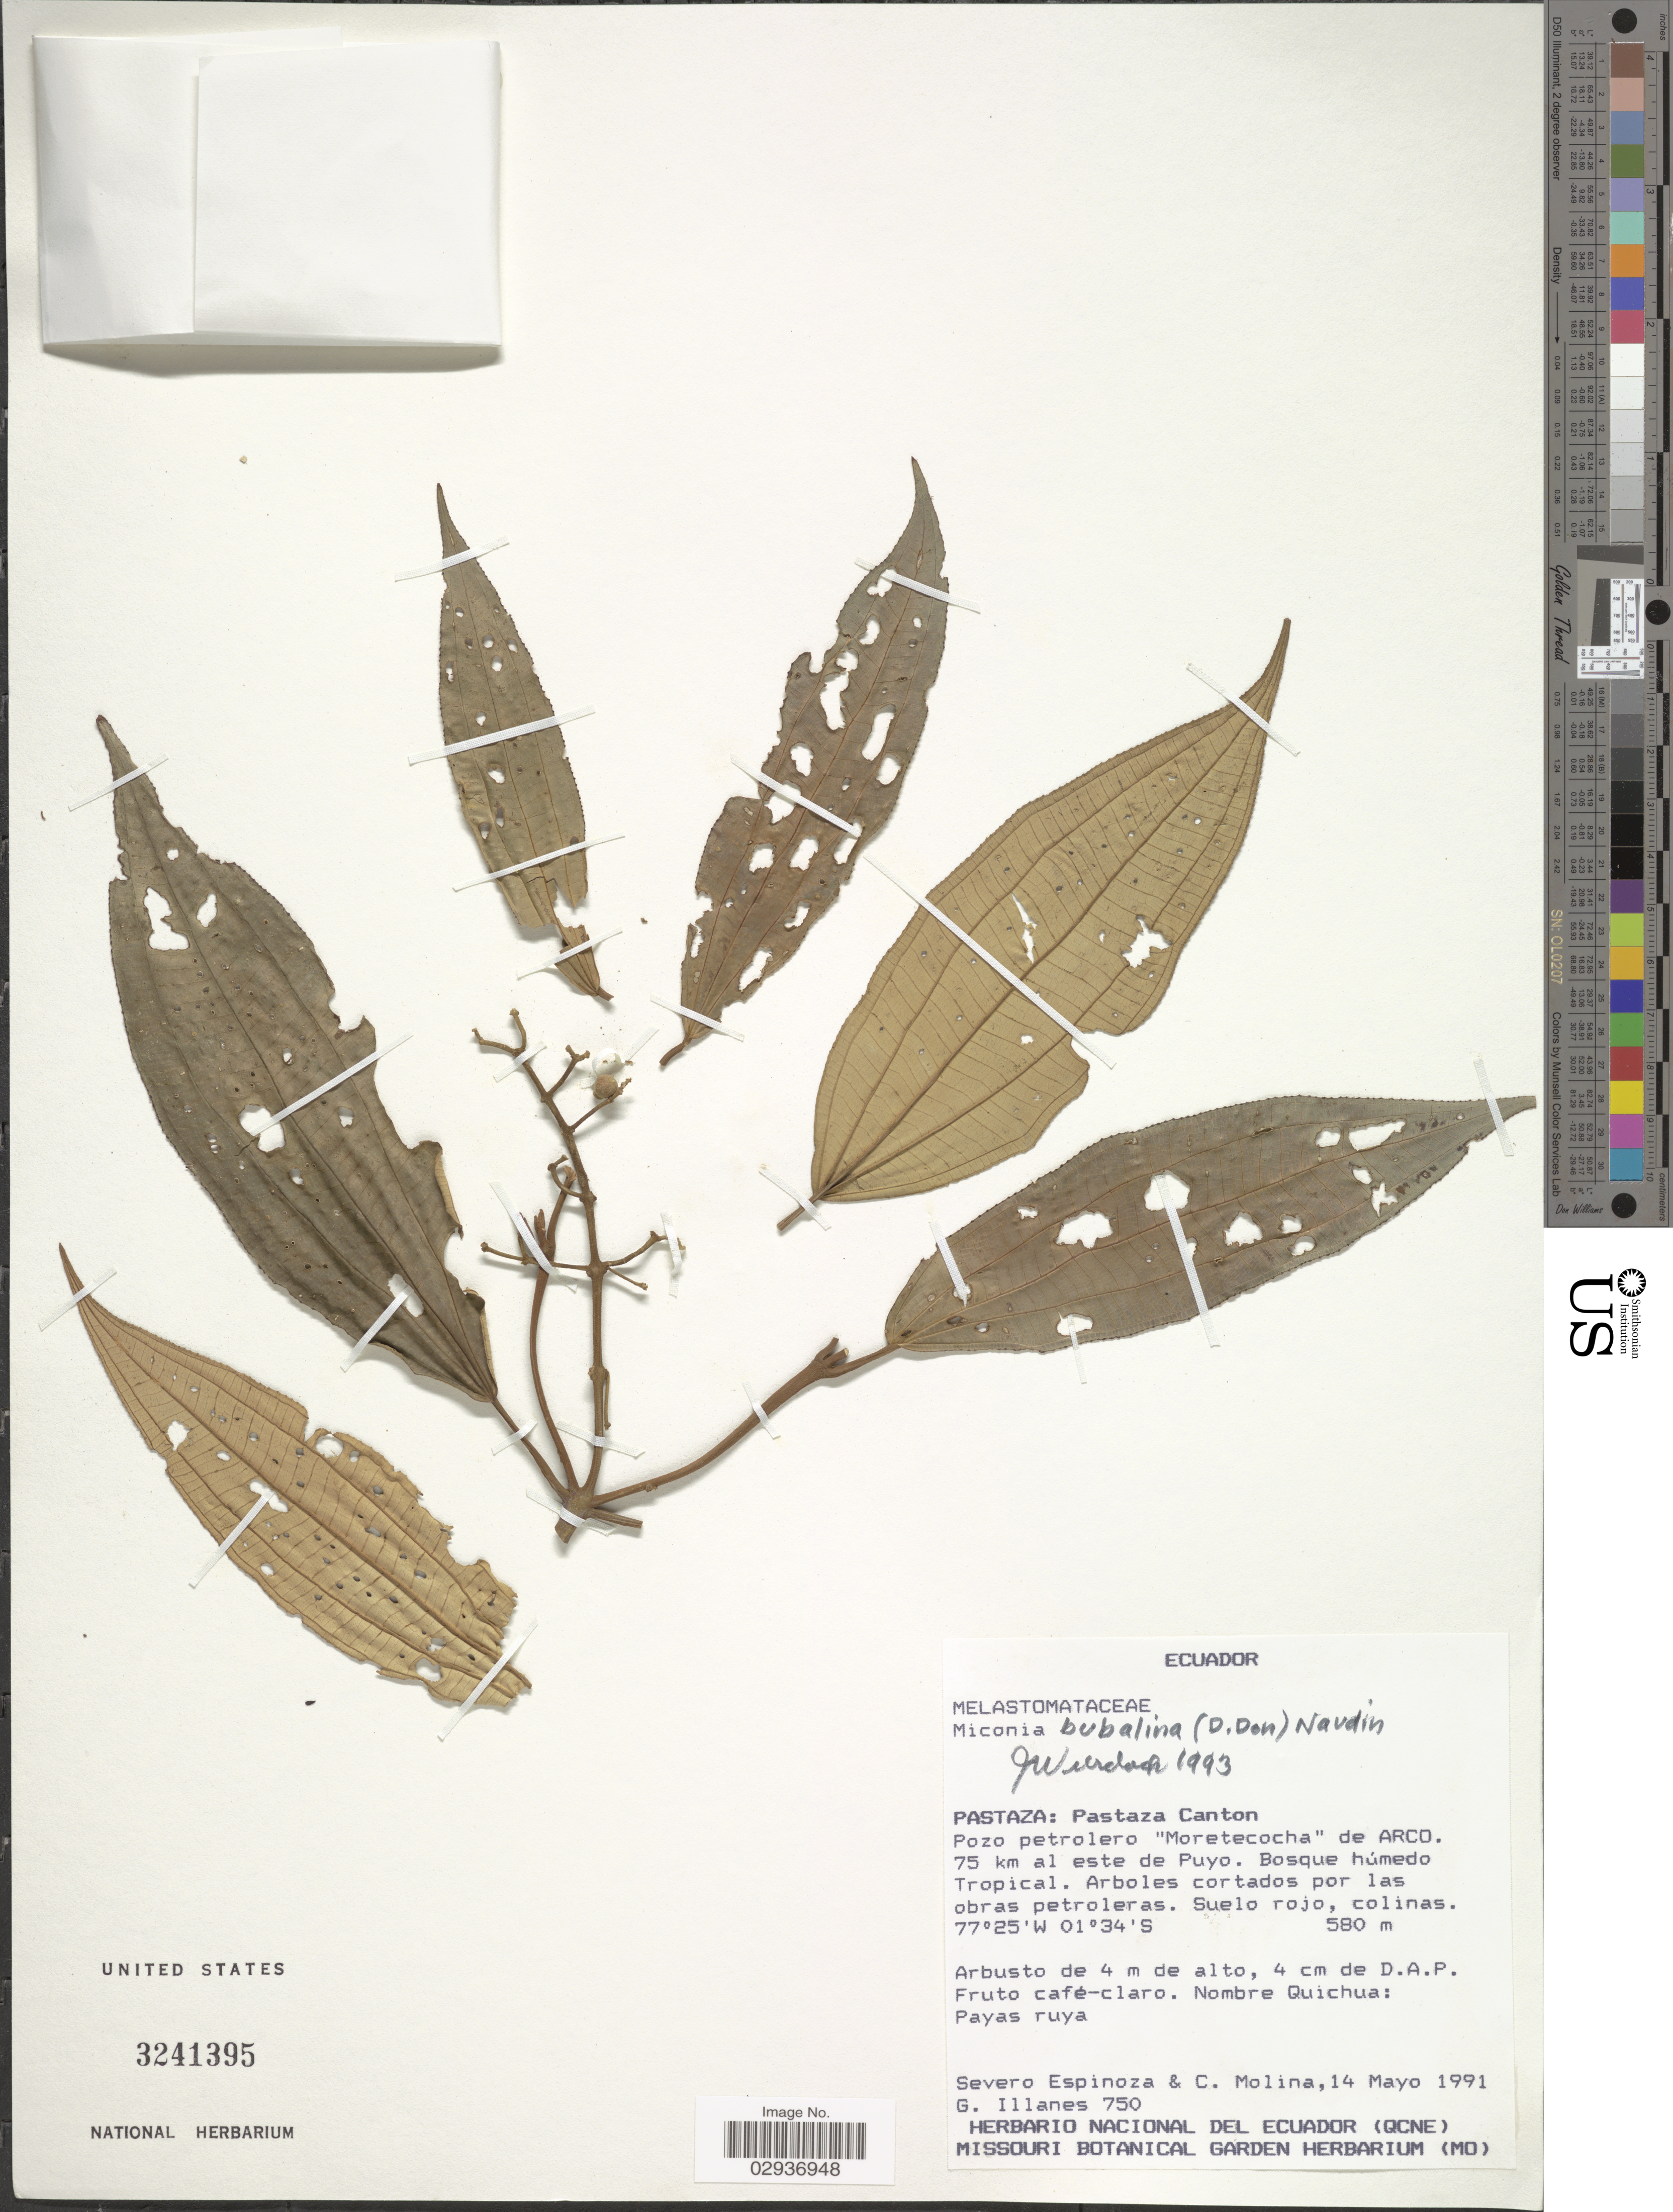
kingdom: Plantae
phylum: Tracheophyta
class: Magnoliopsida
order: Myrtales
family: Melastomataceae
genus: Miconia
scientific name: Miconia bubalina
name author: Naudin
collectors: S. Espinoza, C. Molina & G. Illanes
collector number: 750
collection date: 1991-05-14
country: Ecuador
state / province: Pastaza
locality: Pastaza Canton. Pozo petrolero "Moretecocha" de ARCO. 75 km al este de Puyo.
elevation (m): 580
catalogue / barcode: US 3241395